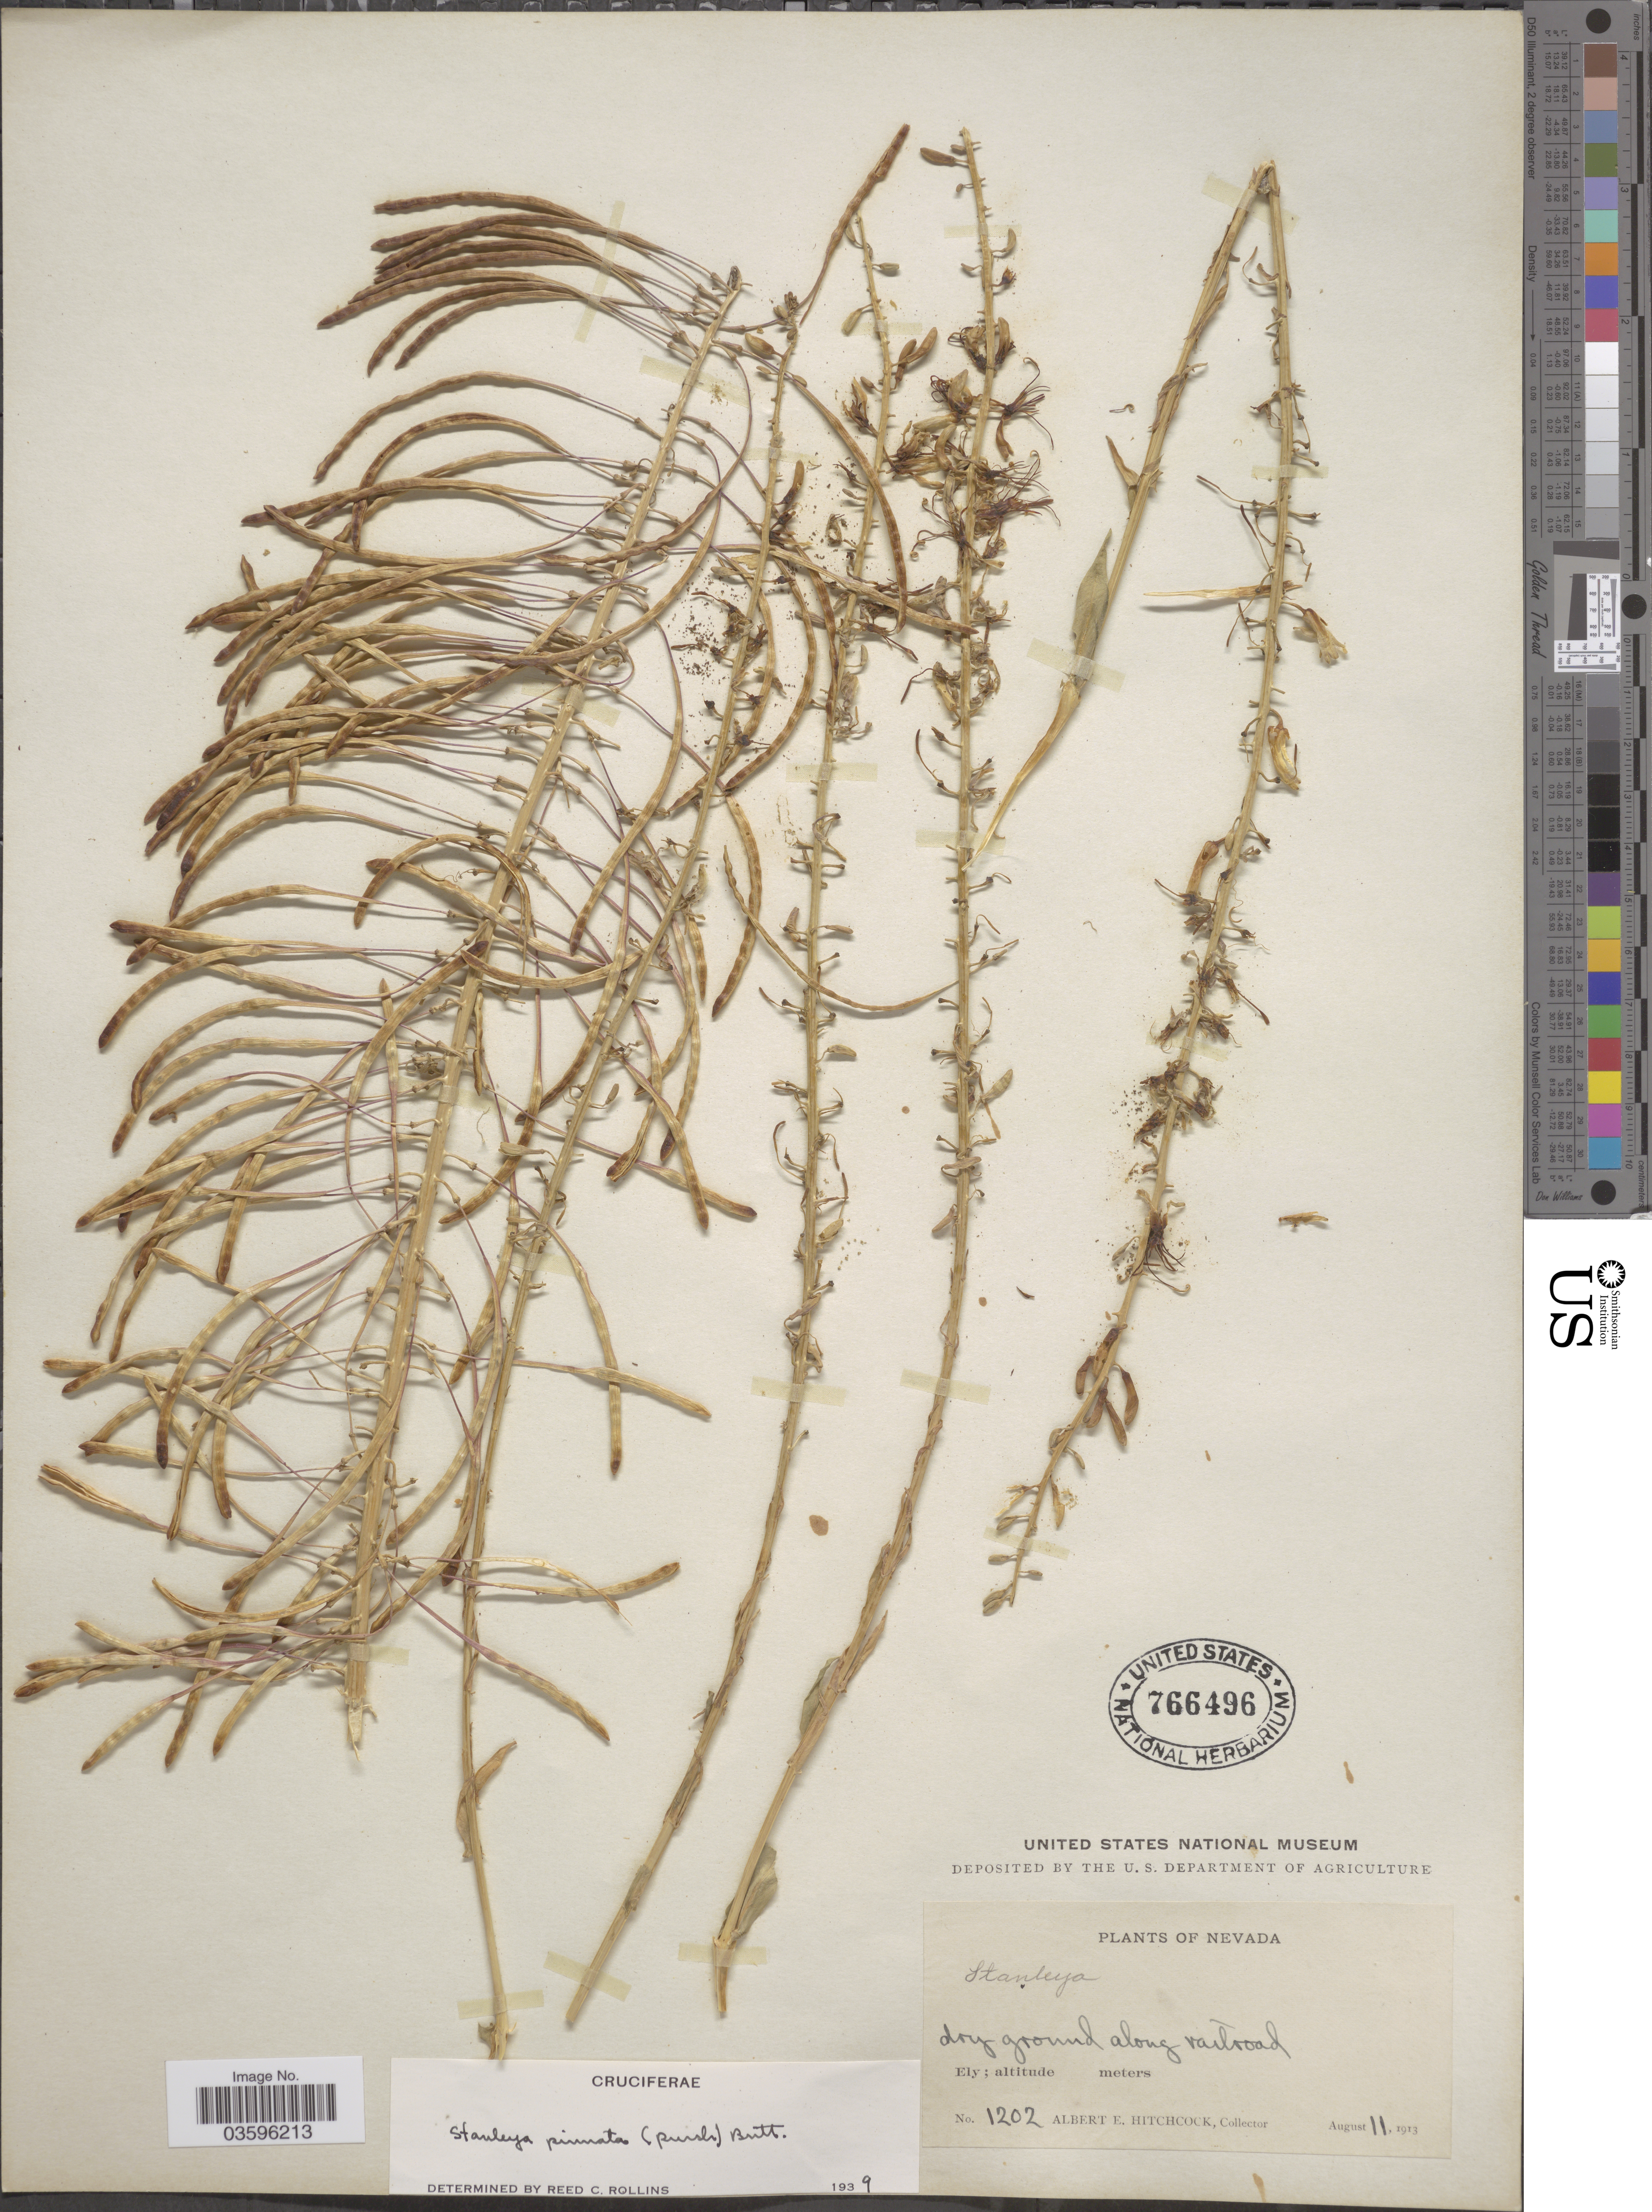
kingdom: Plantae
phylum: Tracheophyta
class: Magnoliopsida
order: Brassicales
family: Brassicaceae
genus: Stanleya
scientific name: Stanleya pinnata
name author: (Pursh) Britton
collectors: A. Hitchcock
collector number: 1202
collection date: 1913-08-11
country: United States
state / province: Nevada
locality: Ely.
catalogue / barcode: US 766496